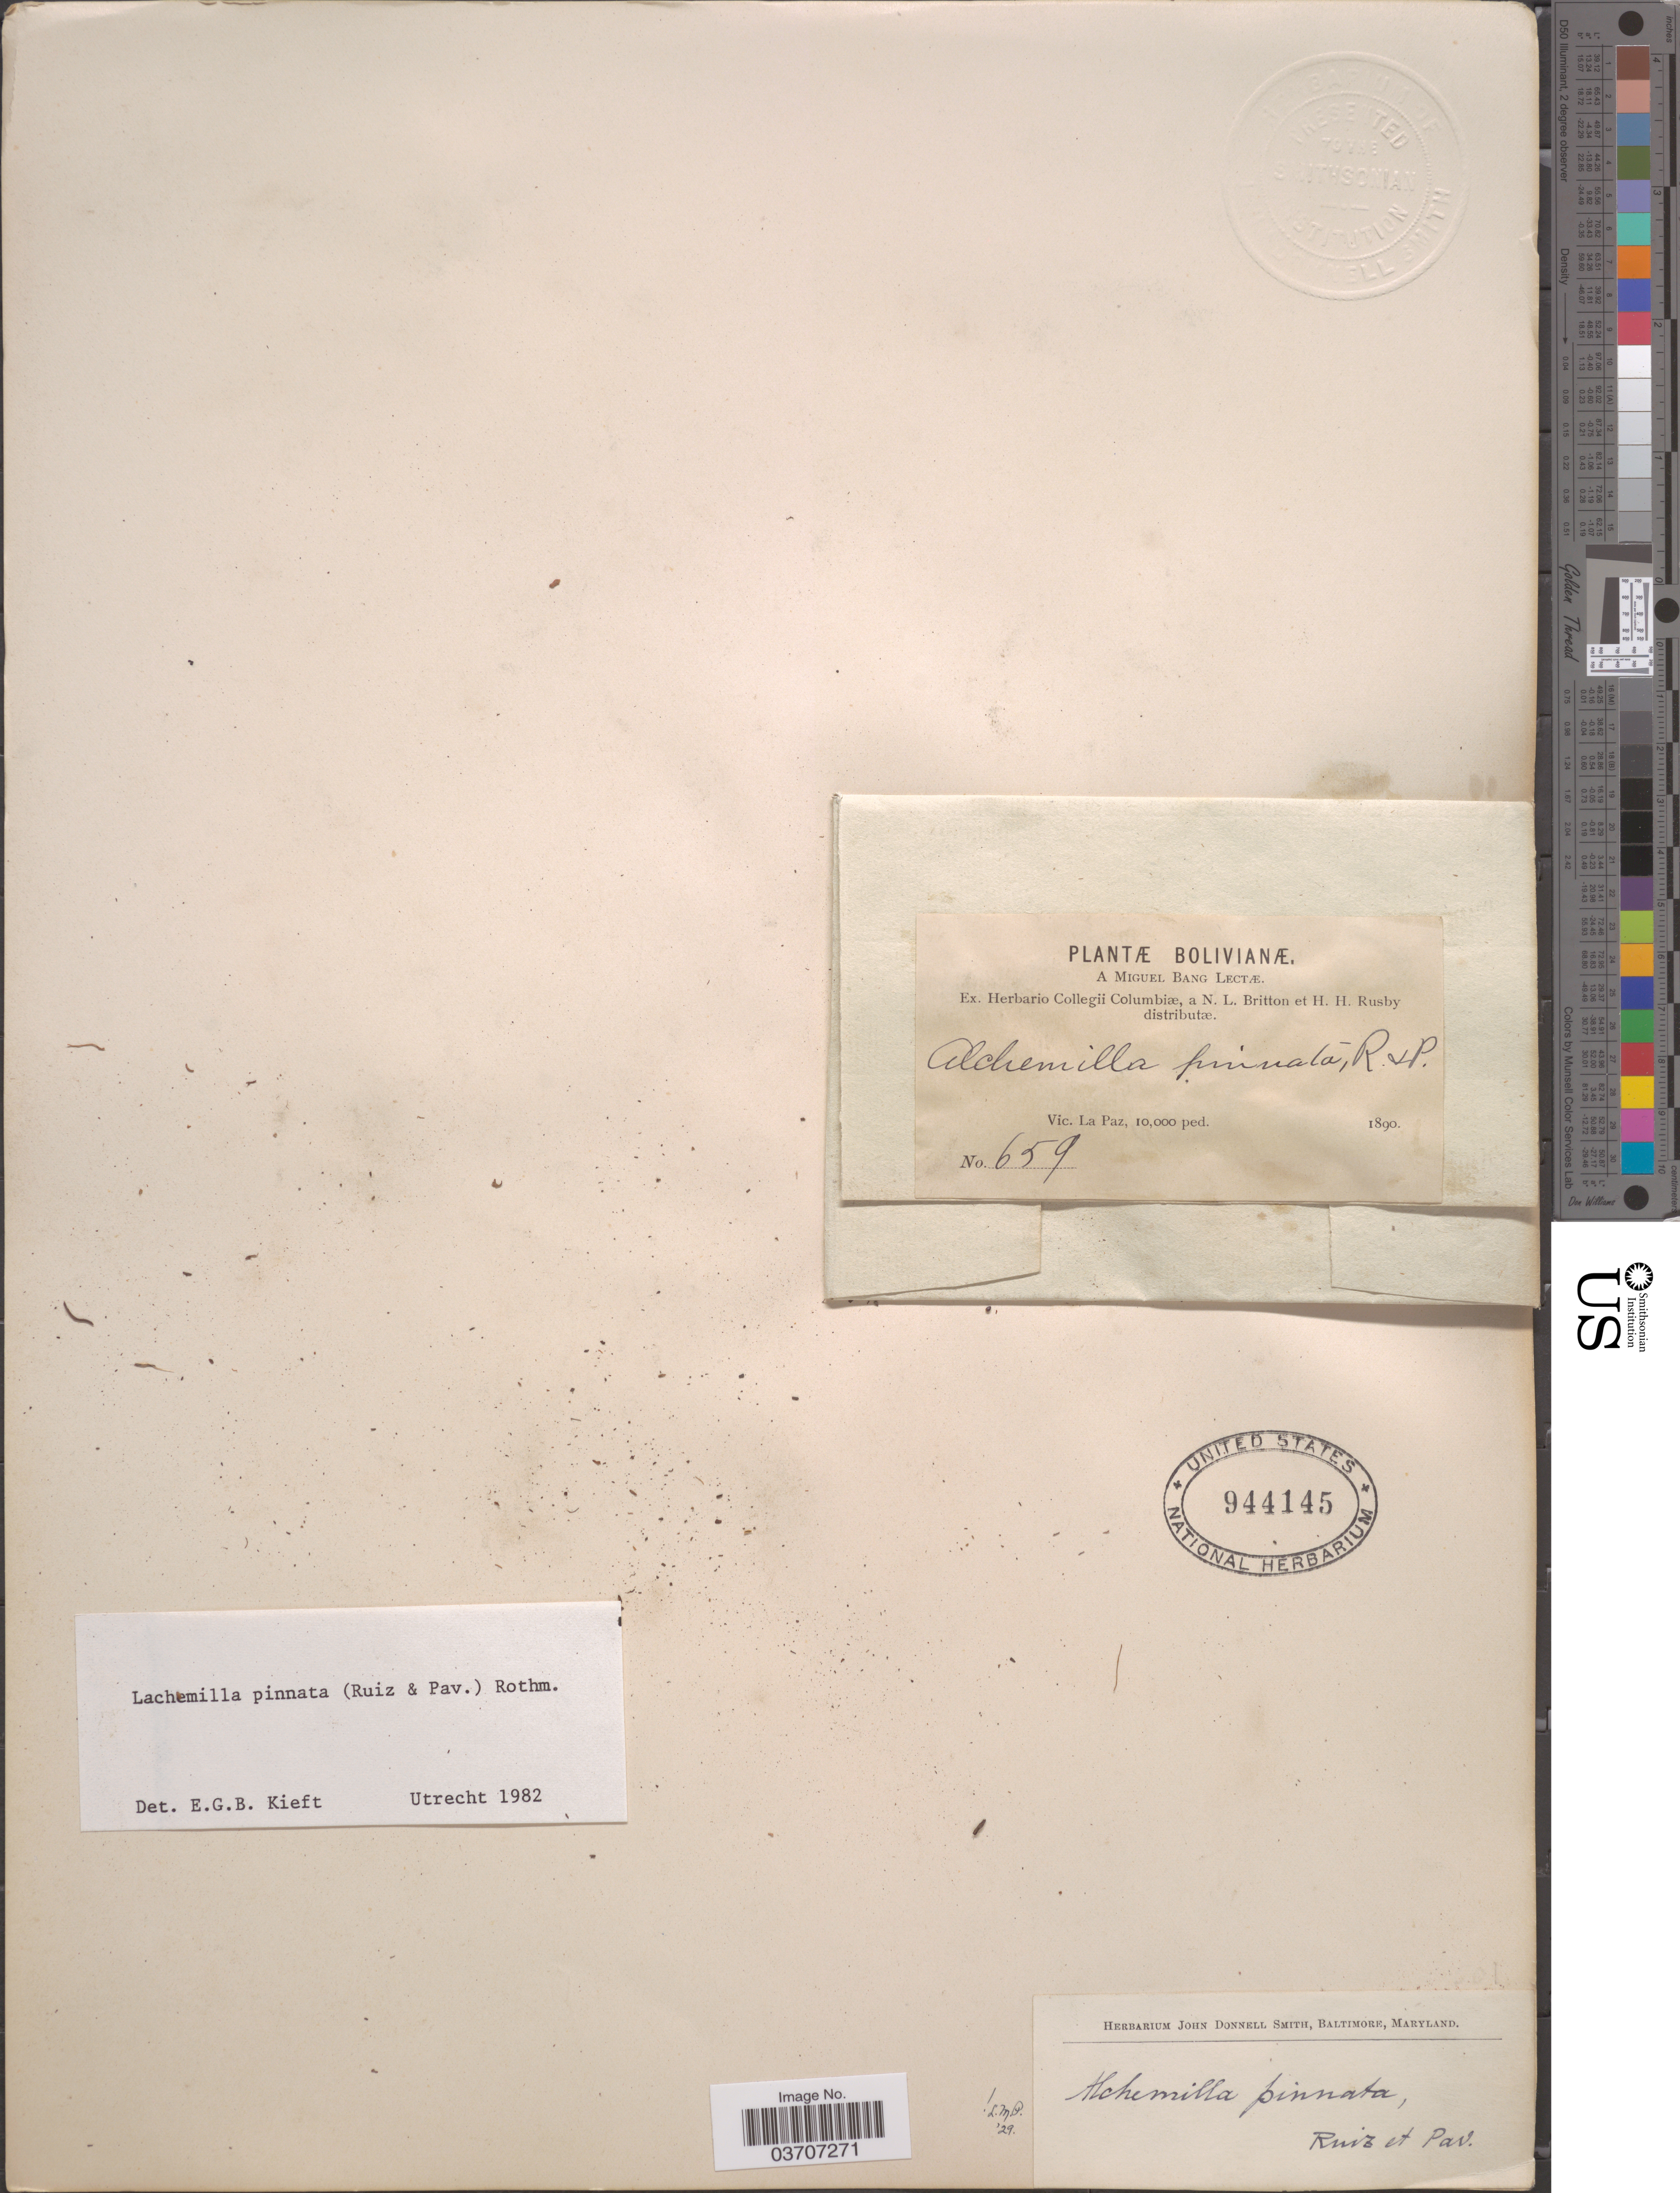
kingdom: Plantae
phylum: Tracheophyta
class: Magnoliopsida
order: Rosales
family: Rosaceae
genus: Lachemilla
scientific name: Lachemilla pinnata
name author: (Ruiz & Pav.) Rothm.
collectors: M. Bang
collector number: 659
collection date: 1890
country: Bolivia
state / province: La Paz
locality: Vic. La Paz.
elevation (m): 3048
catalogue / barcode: US 944145